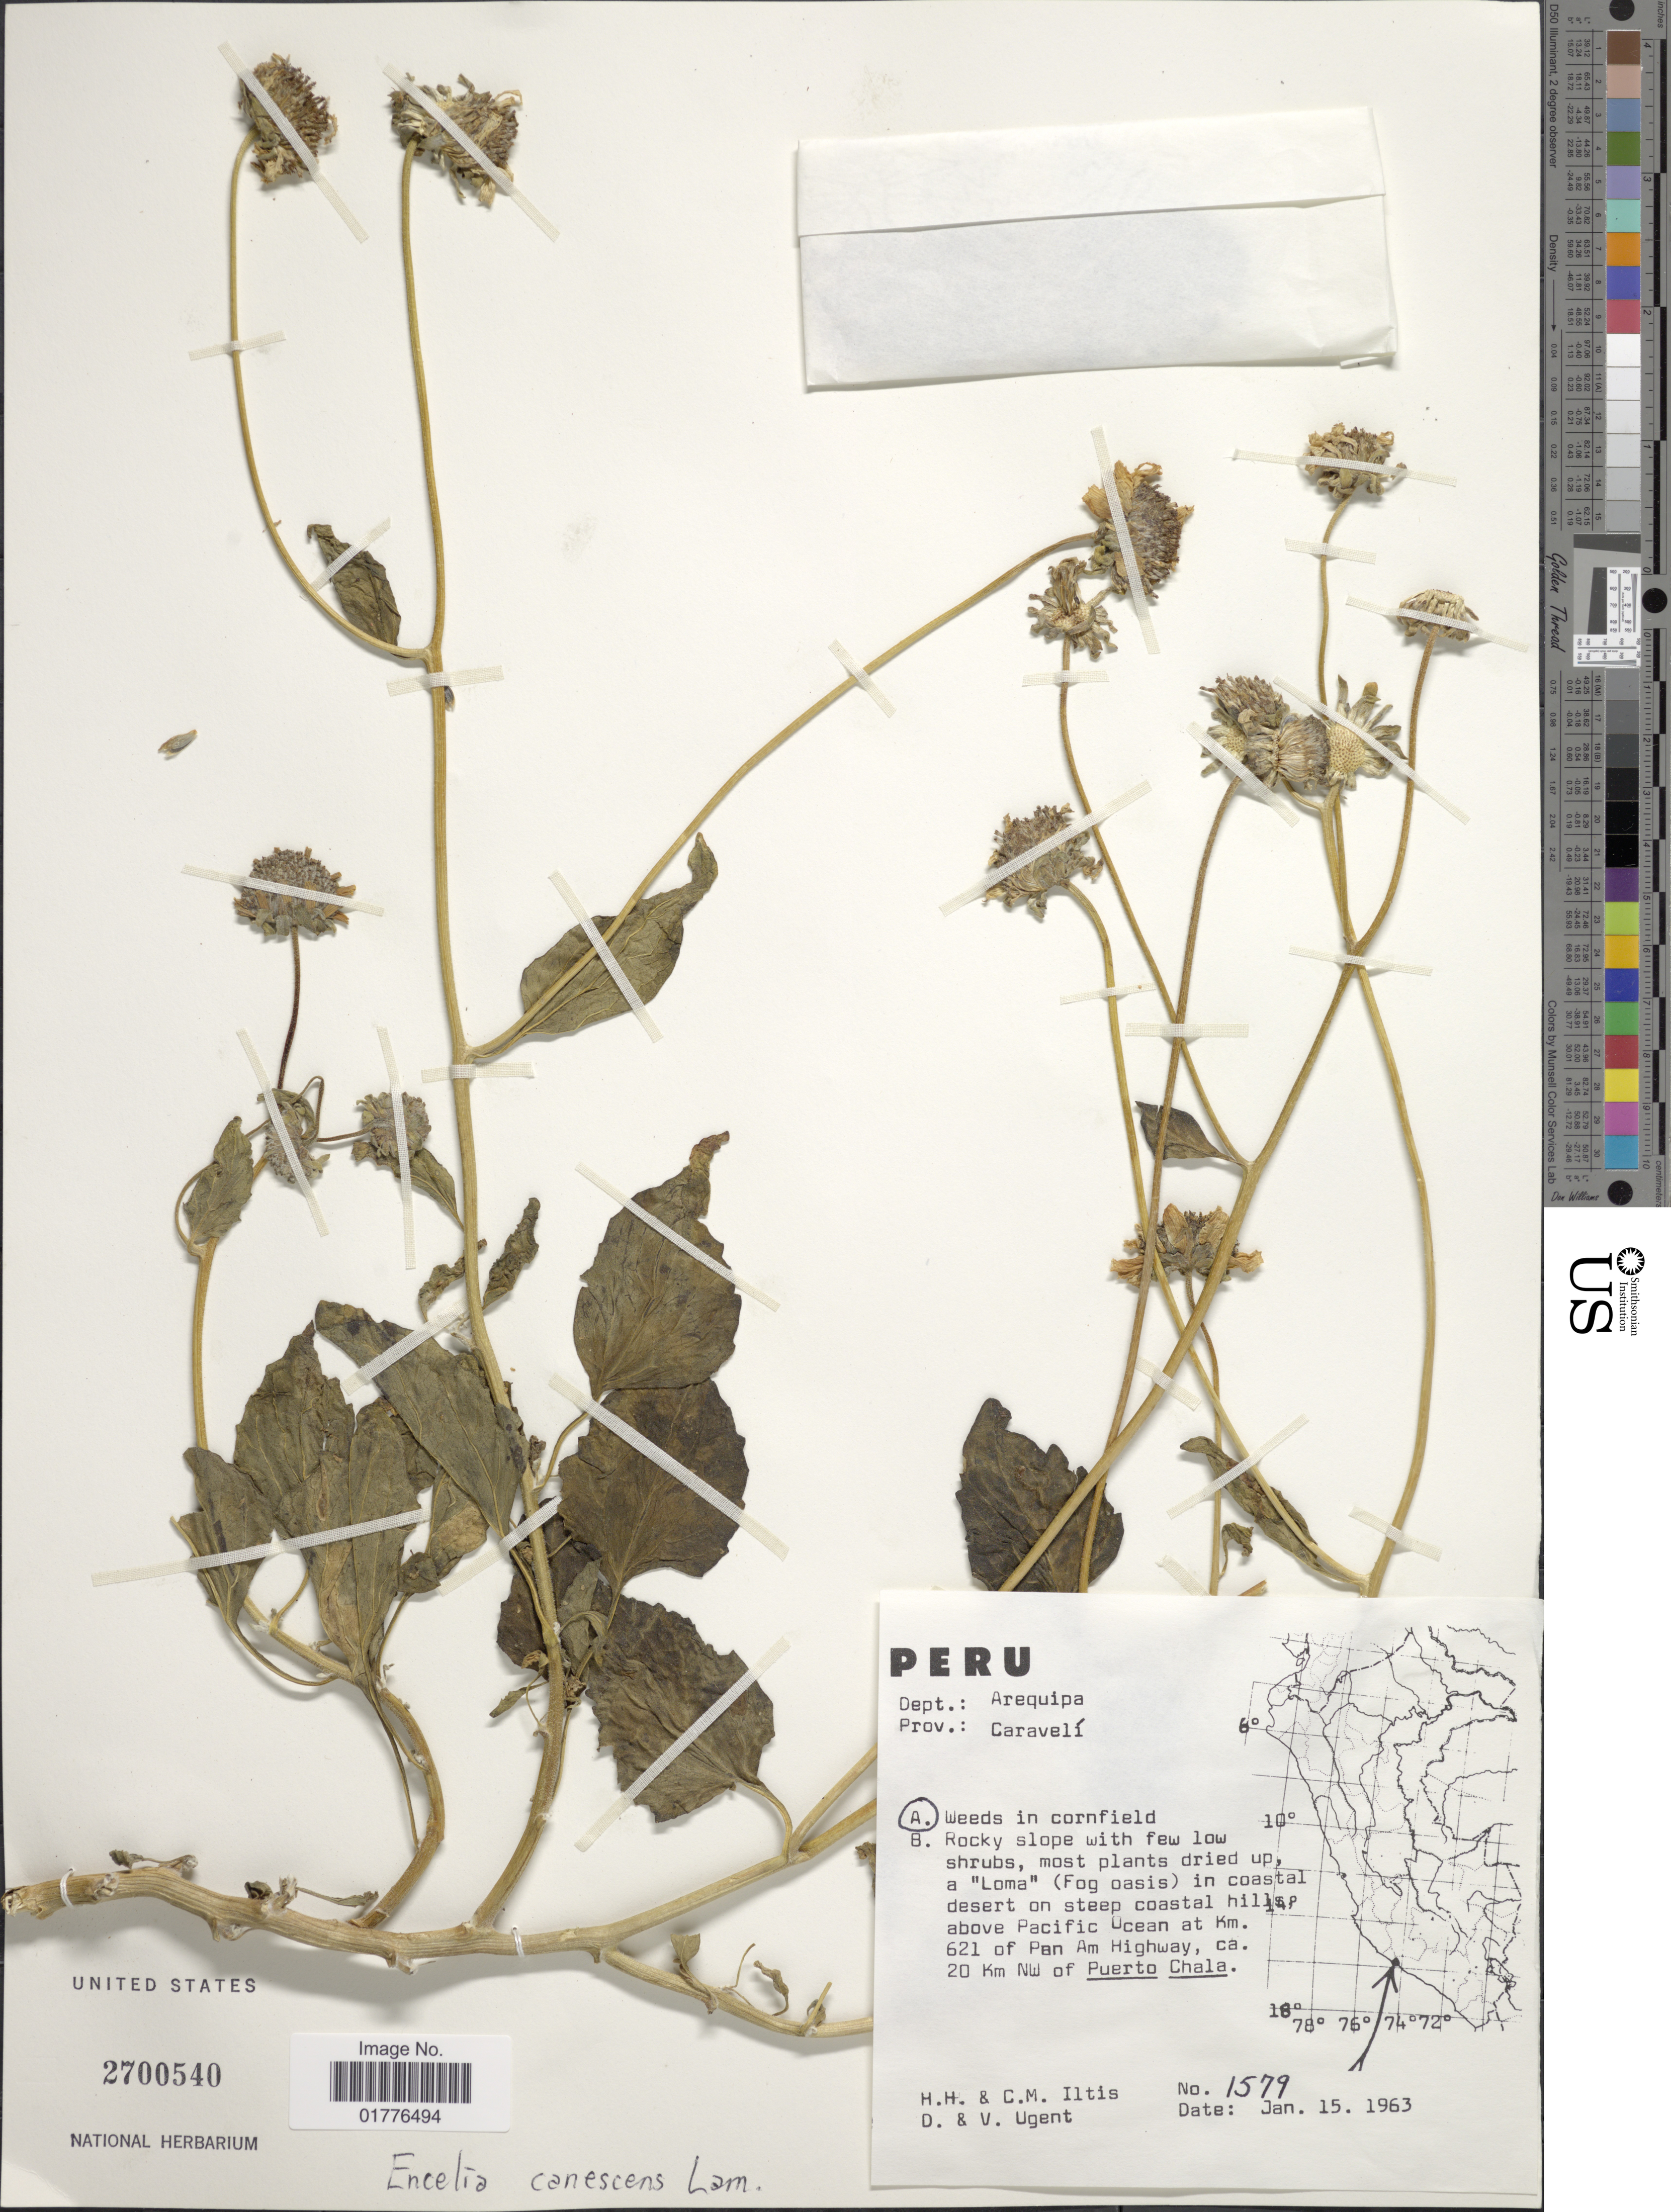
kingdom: Plantae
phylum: Tracheophyta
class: Magnoliopsida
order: Asterales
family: Asteraceae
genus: Encelia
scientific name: Encelia canescens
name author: Lam.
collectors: H. H. Iltis, C. M Iltis, D. Ugent & V. Ugent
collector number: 1579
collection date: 1963-01-15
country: Peru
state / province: Arequipa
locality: Prov.: Caravelí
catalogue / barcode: US 2700540